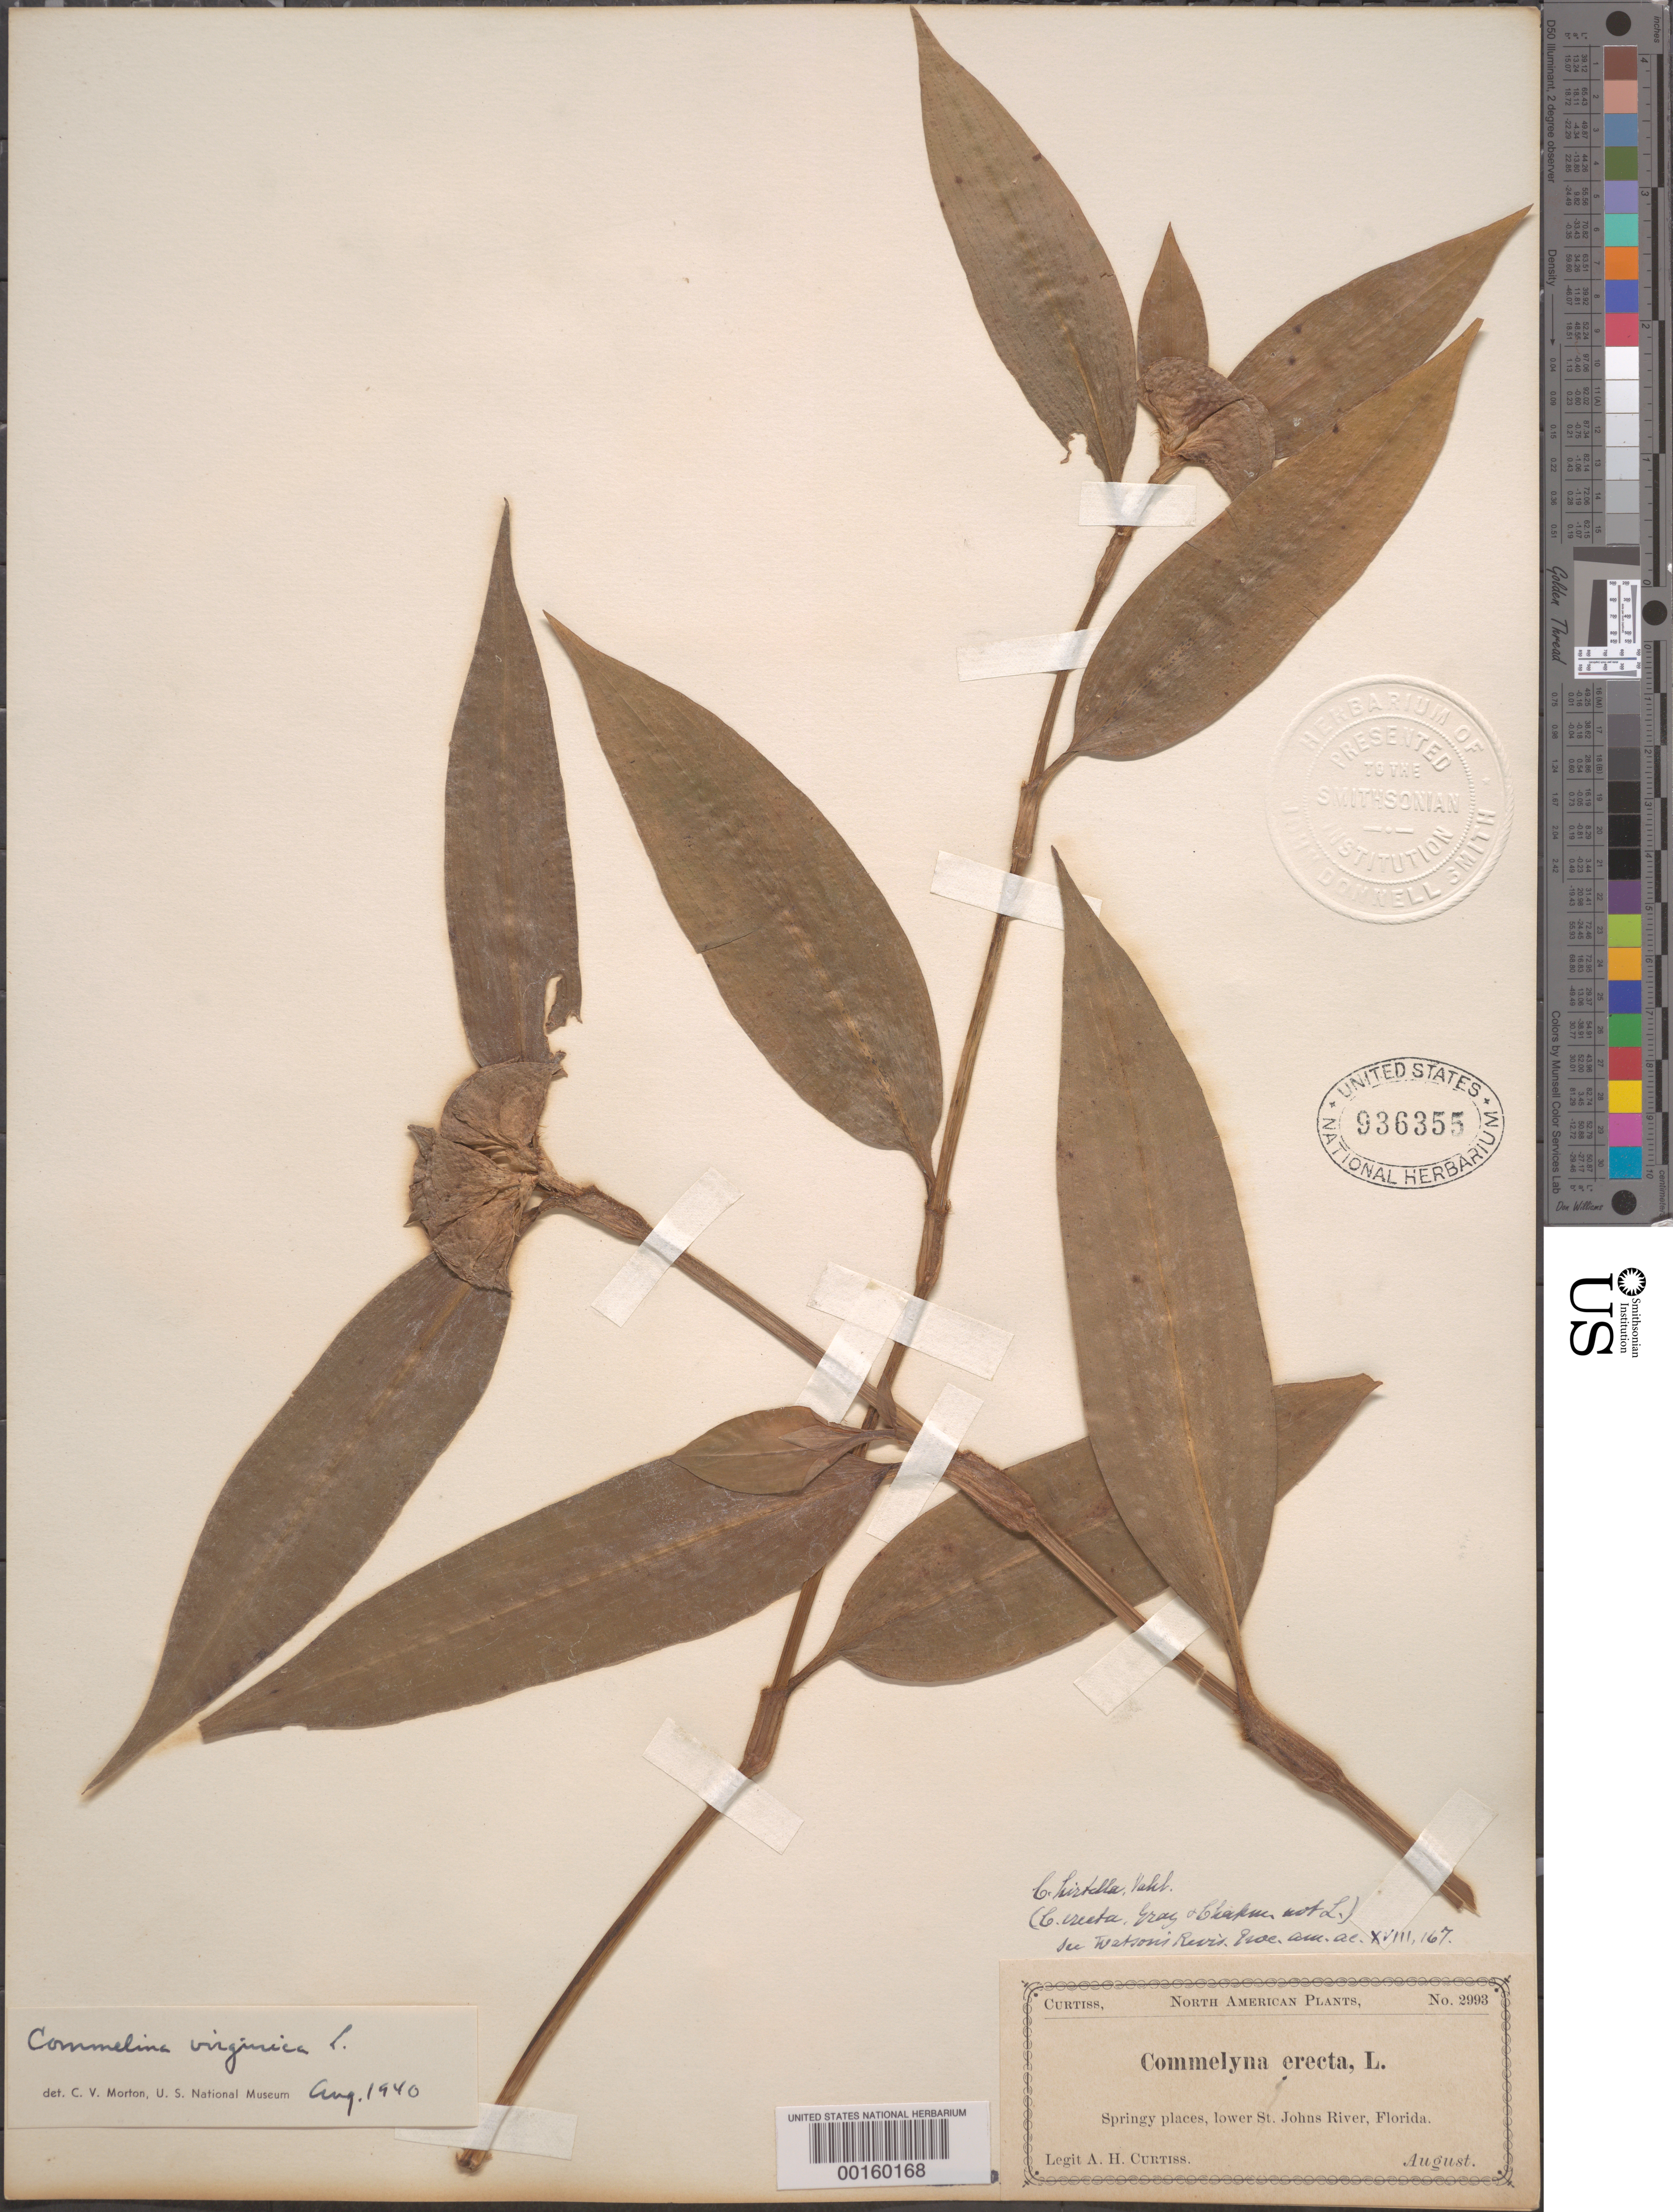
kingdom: Plantae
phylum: Tracheophyta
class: Liliopsida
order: Commelinales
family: Commelinaceae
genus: Commelina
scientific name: Commelina virginica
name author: L.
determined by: Morton, C. V.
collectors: A. H. Curtiss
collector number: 2993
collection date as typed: Aug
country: United States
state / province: Florida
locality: Lower st. johns river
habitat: Springy places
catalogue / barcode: US 936355